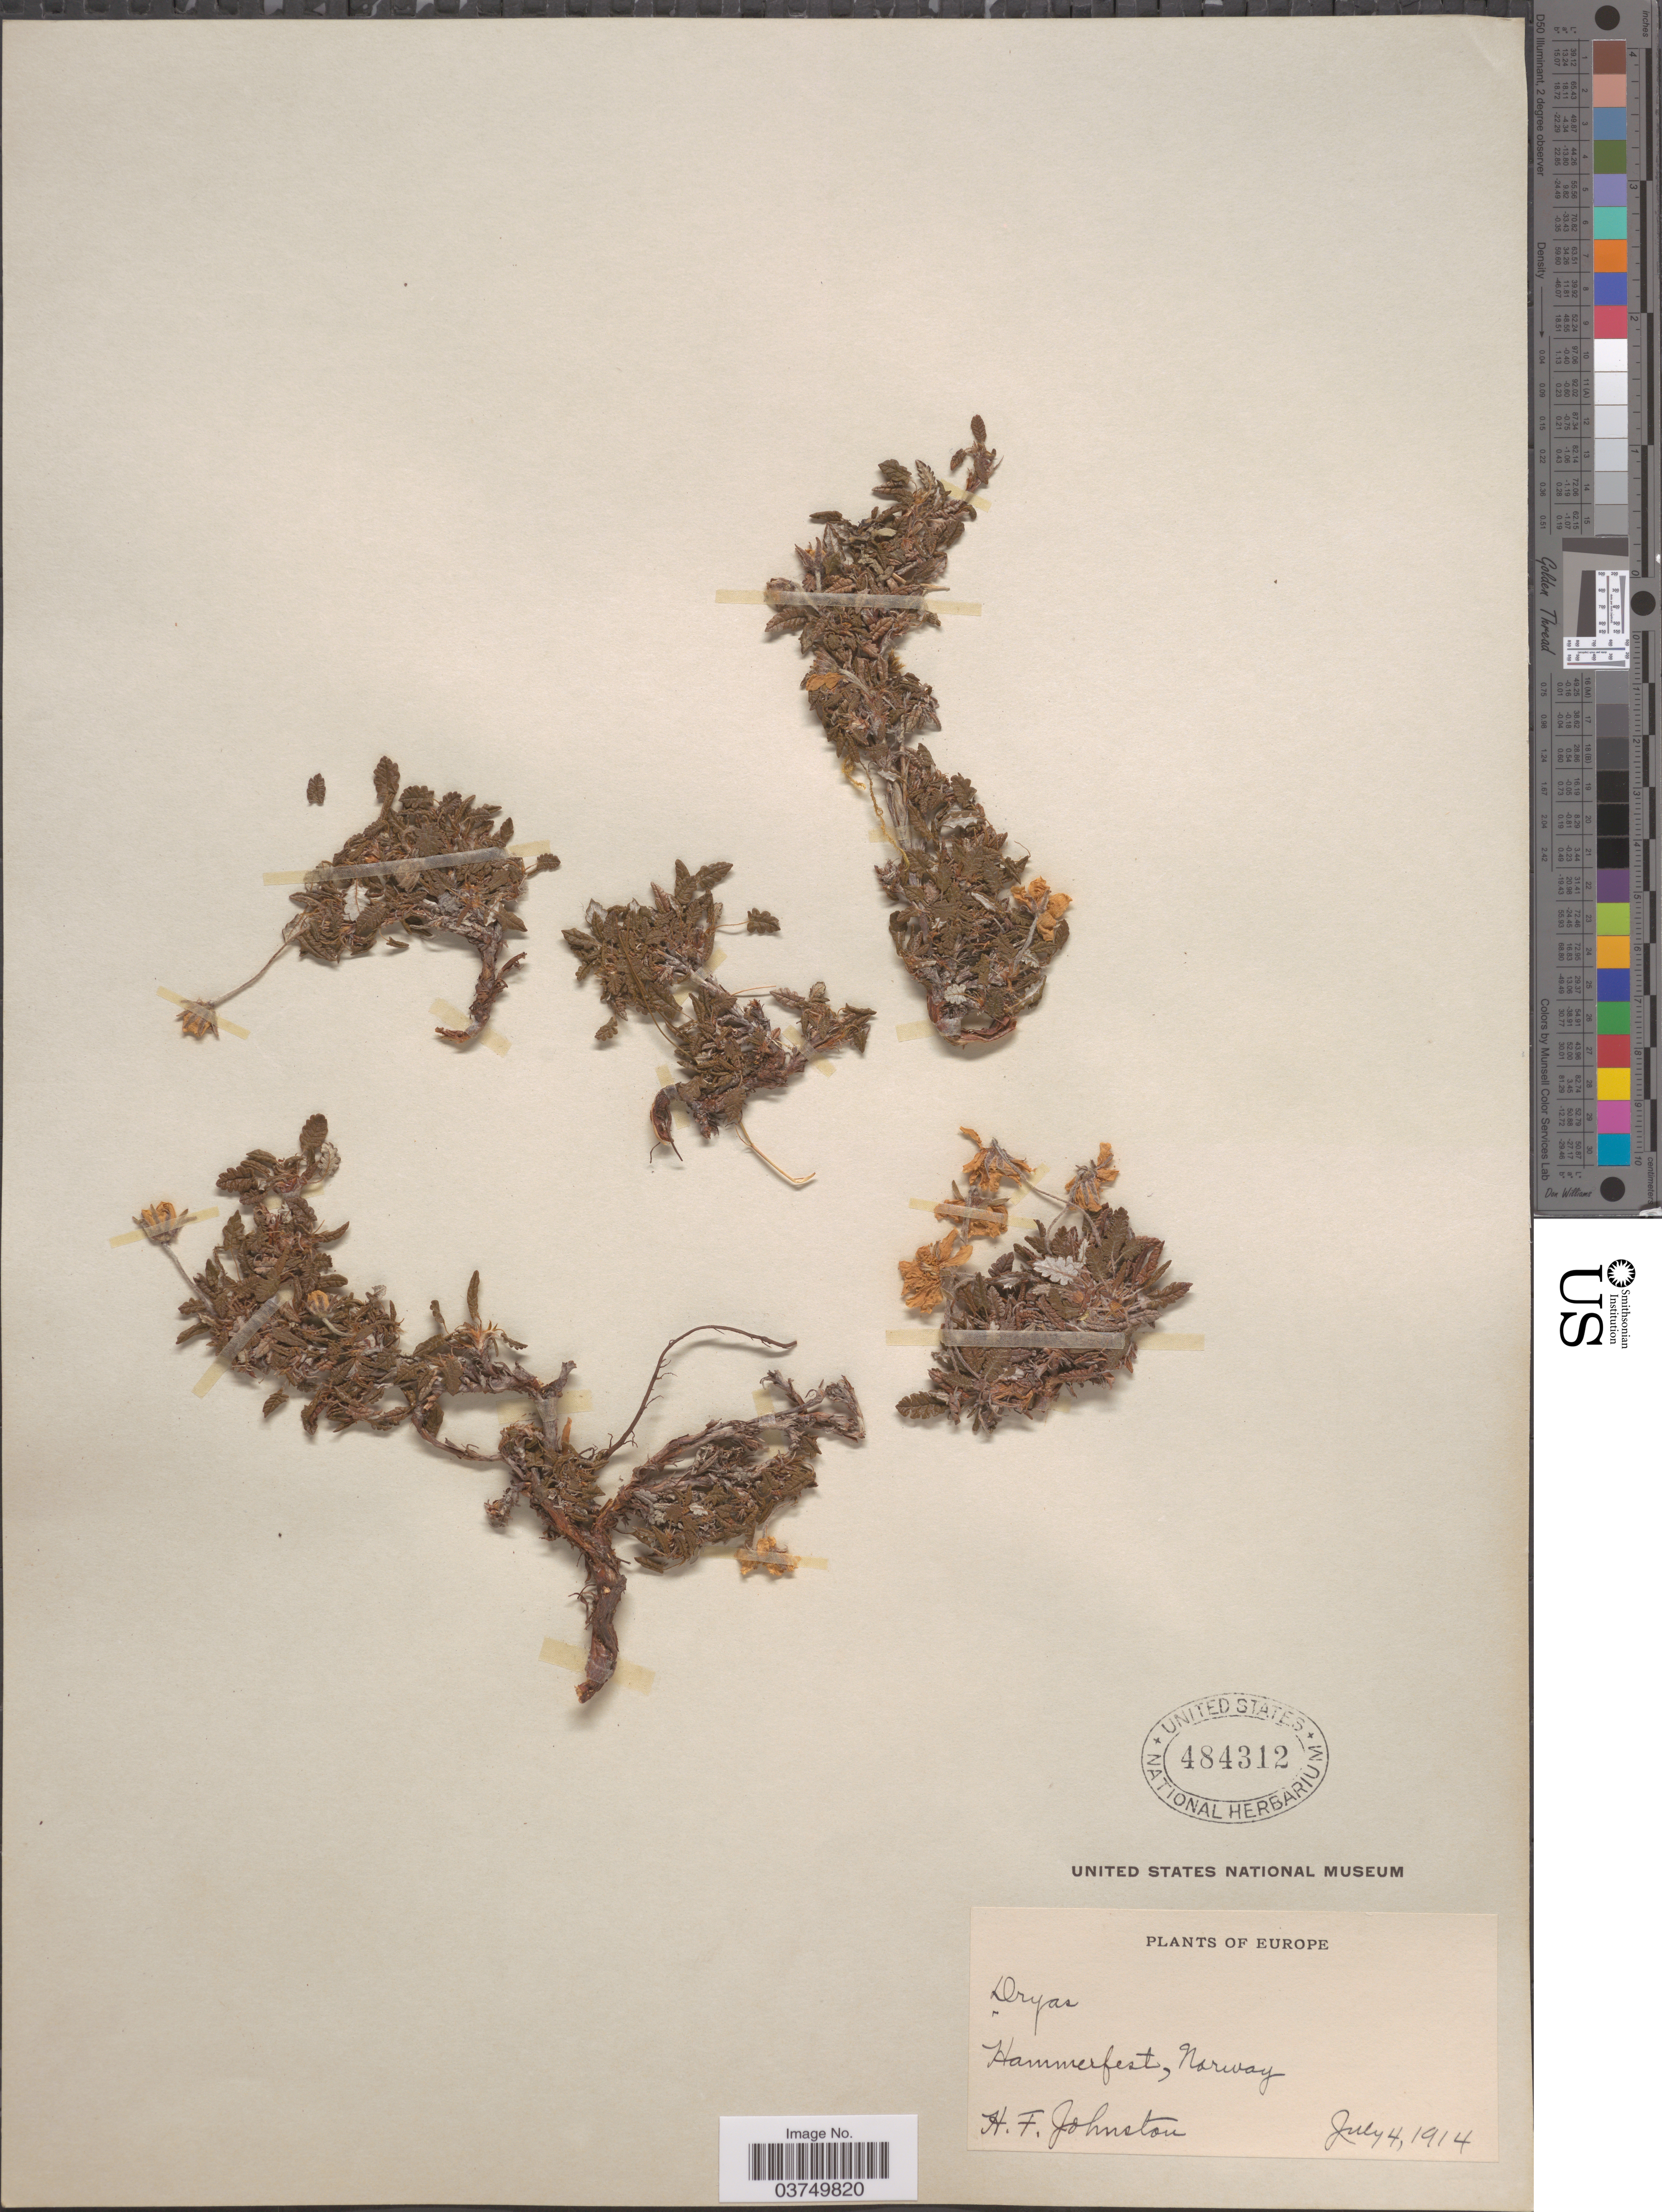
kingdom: Plantae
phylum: Tracheophyta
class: Magnoliopsida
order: Rosales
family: Rosaceae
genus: Dryas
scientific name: Dryas octopetala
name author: L.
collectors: H. Johnston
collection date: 1914-07-04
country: Norway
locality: Hammerfest.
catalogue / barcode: US 484312